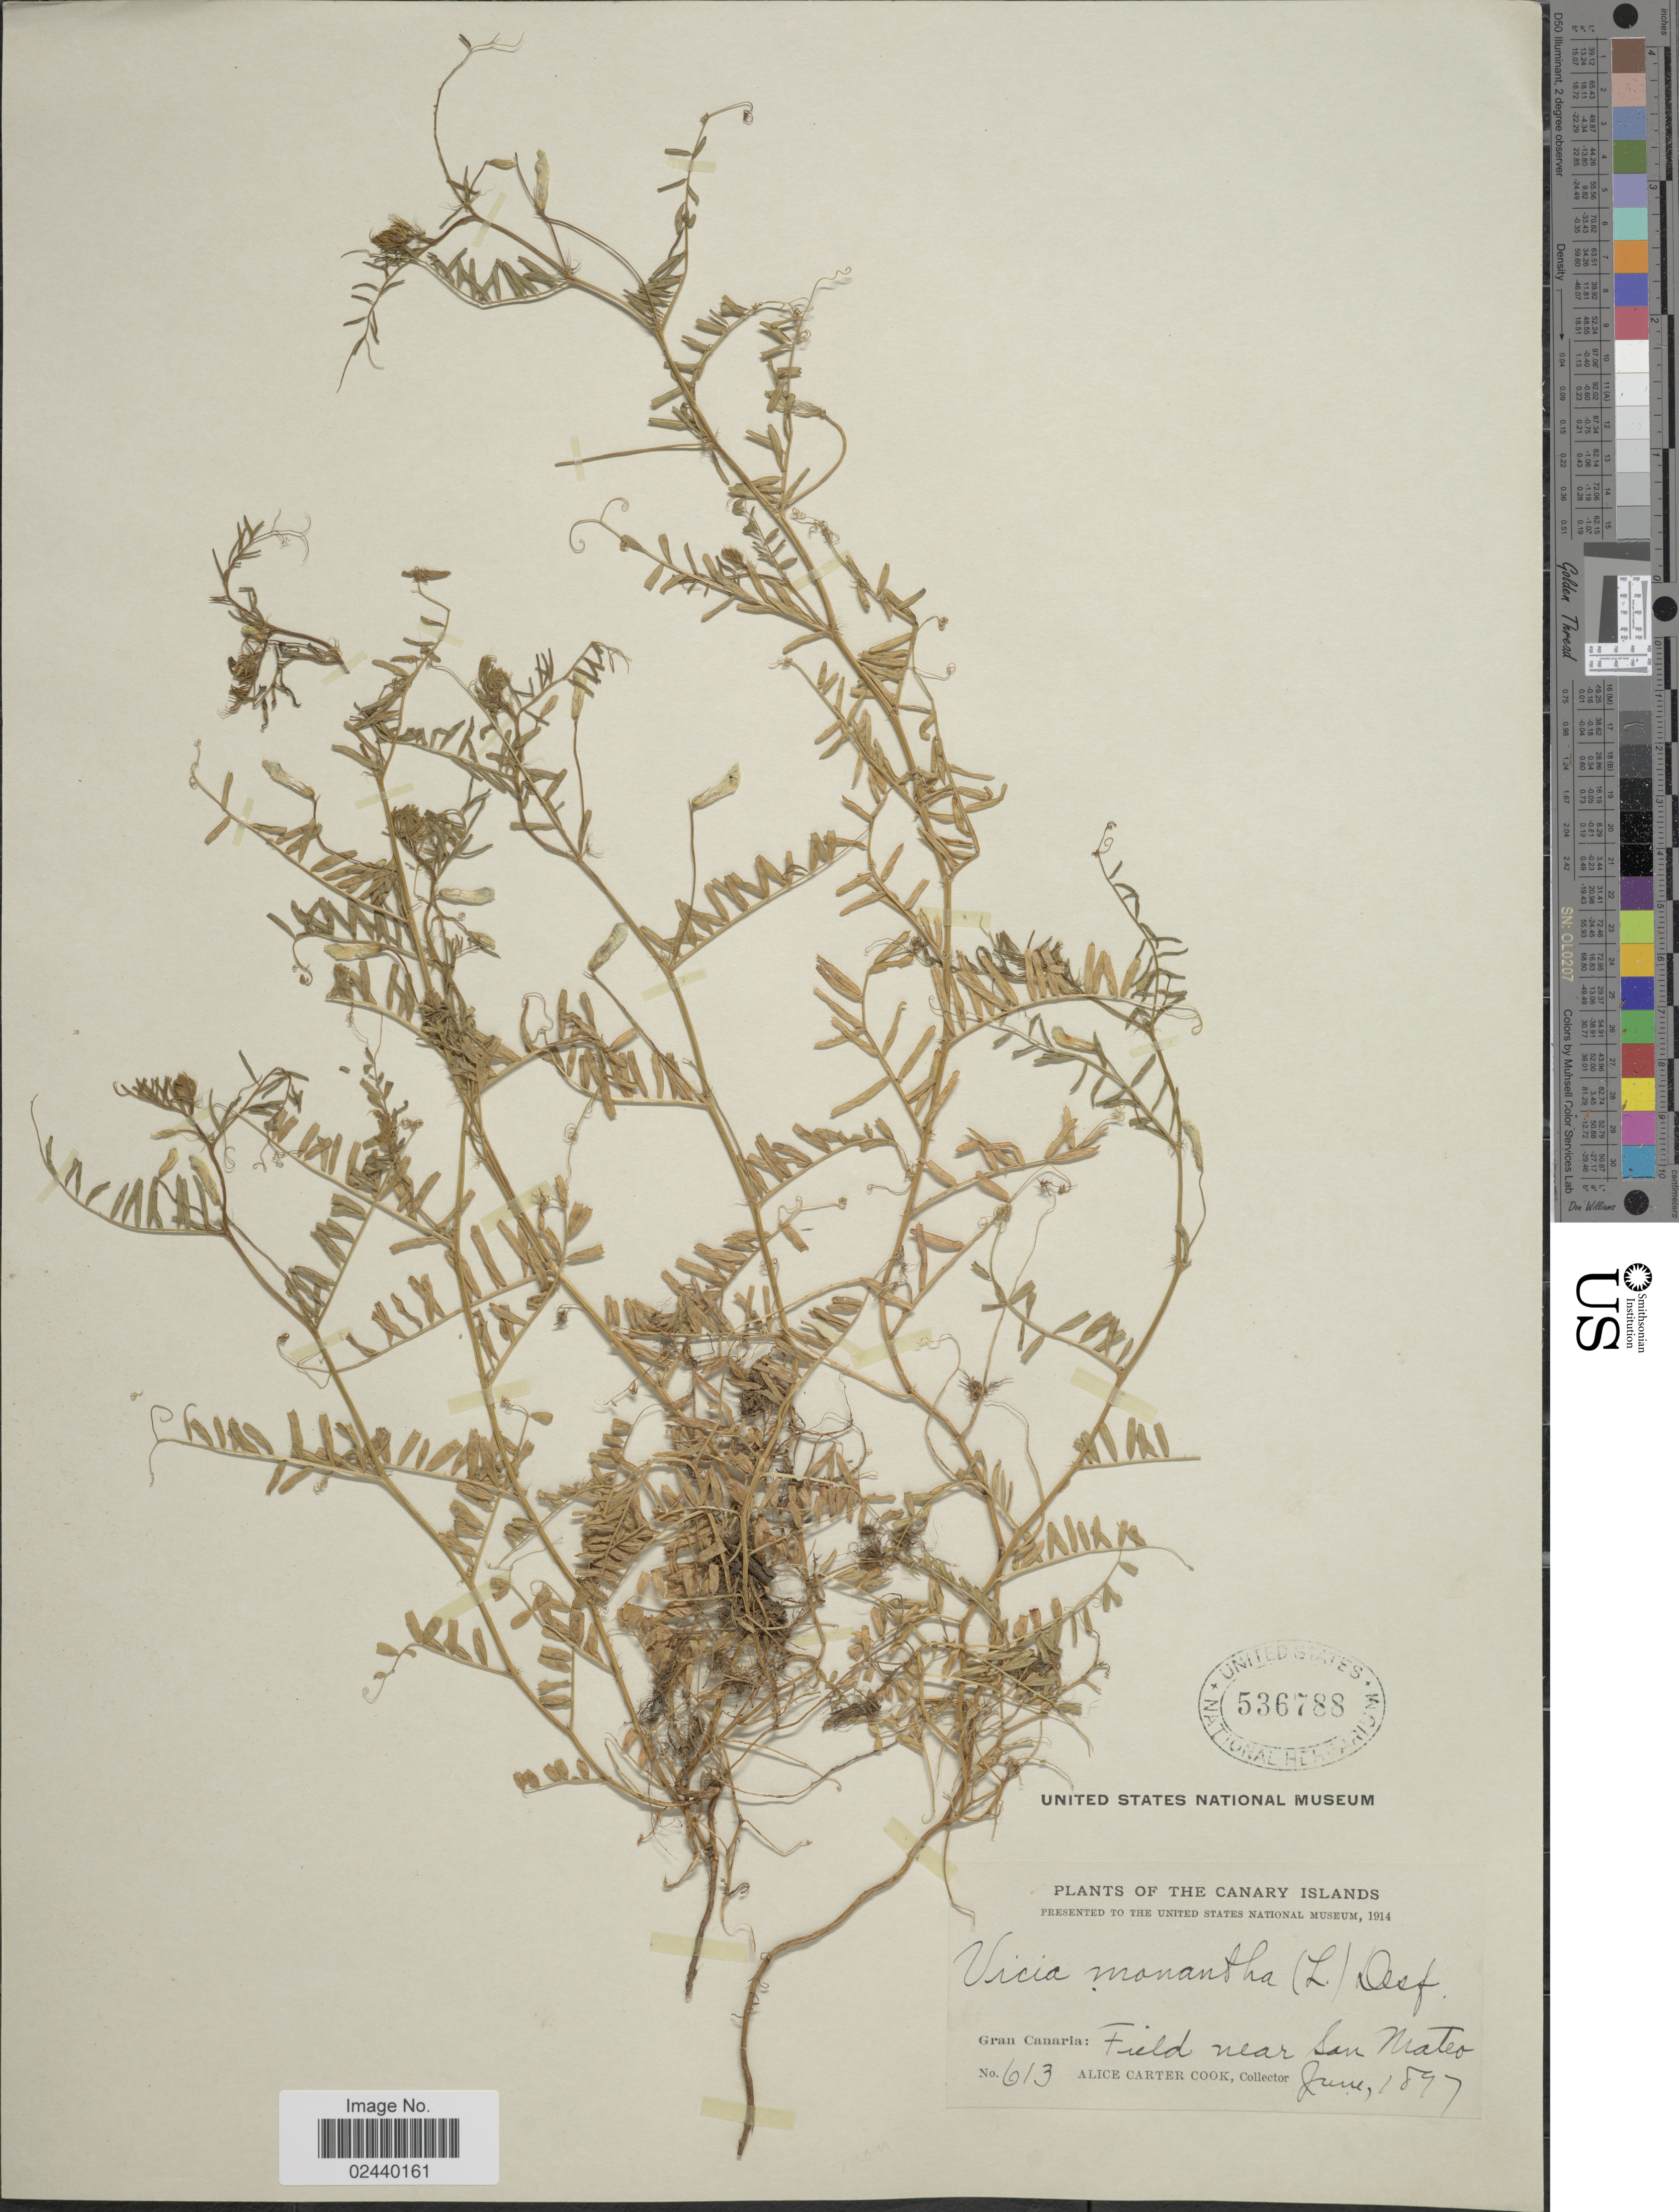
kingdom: Plantae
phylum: Tracheophyta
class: Magnoliopsida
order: Fabales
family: Fabaceae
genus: Vicia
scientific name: Vicia monantha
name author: Retz.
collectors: Alice C. Cook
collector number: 613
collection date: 1897-06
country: Spain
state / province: Canarias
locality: The Canary Islands, Gran Canaria, field near San Mateo.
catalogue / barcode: US 536788